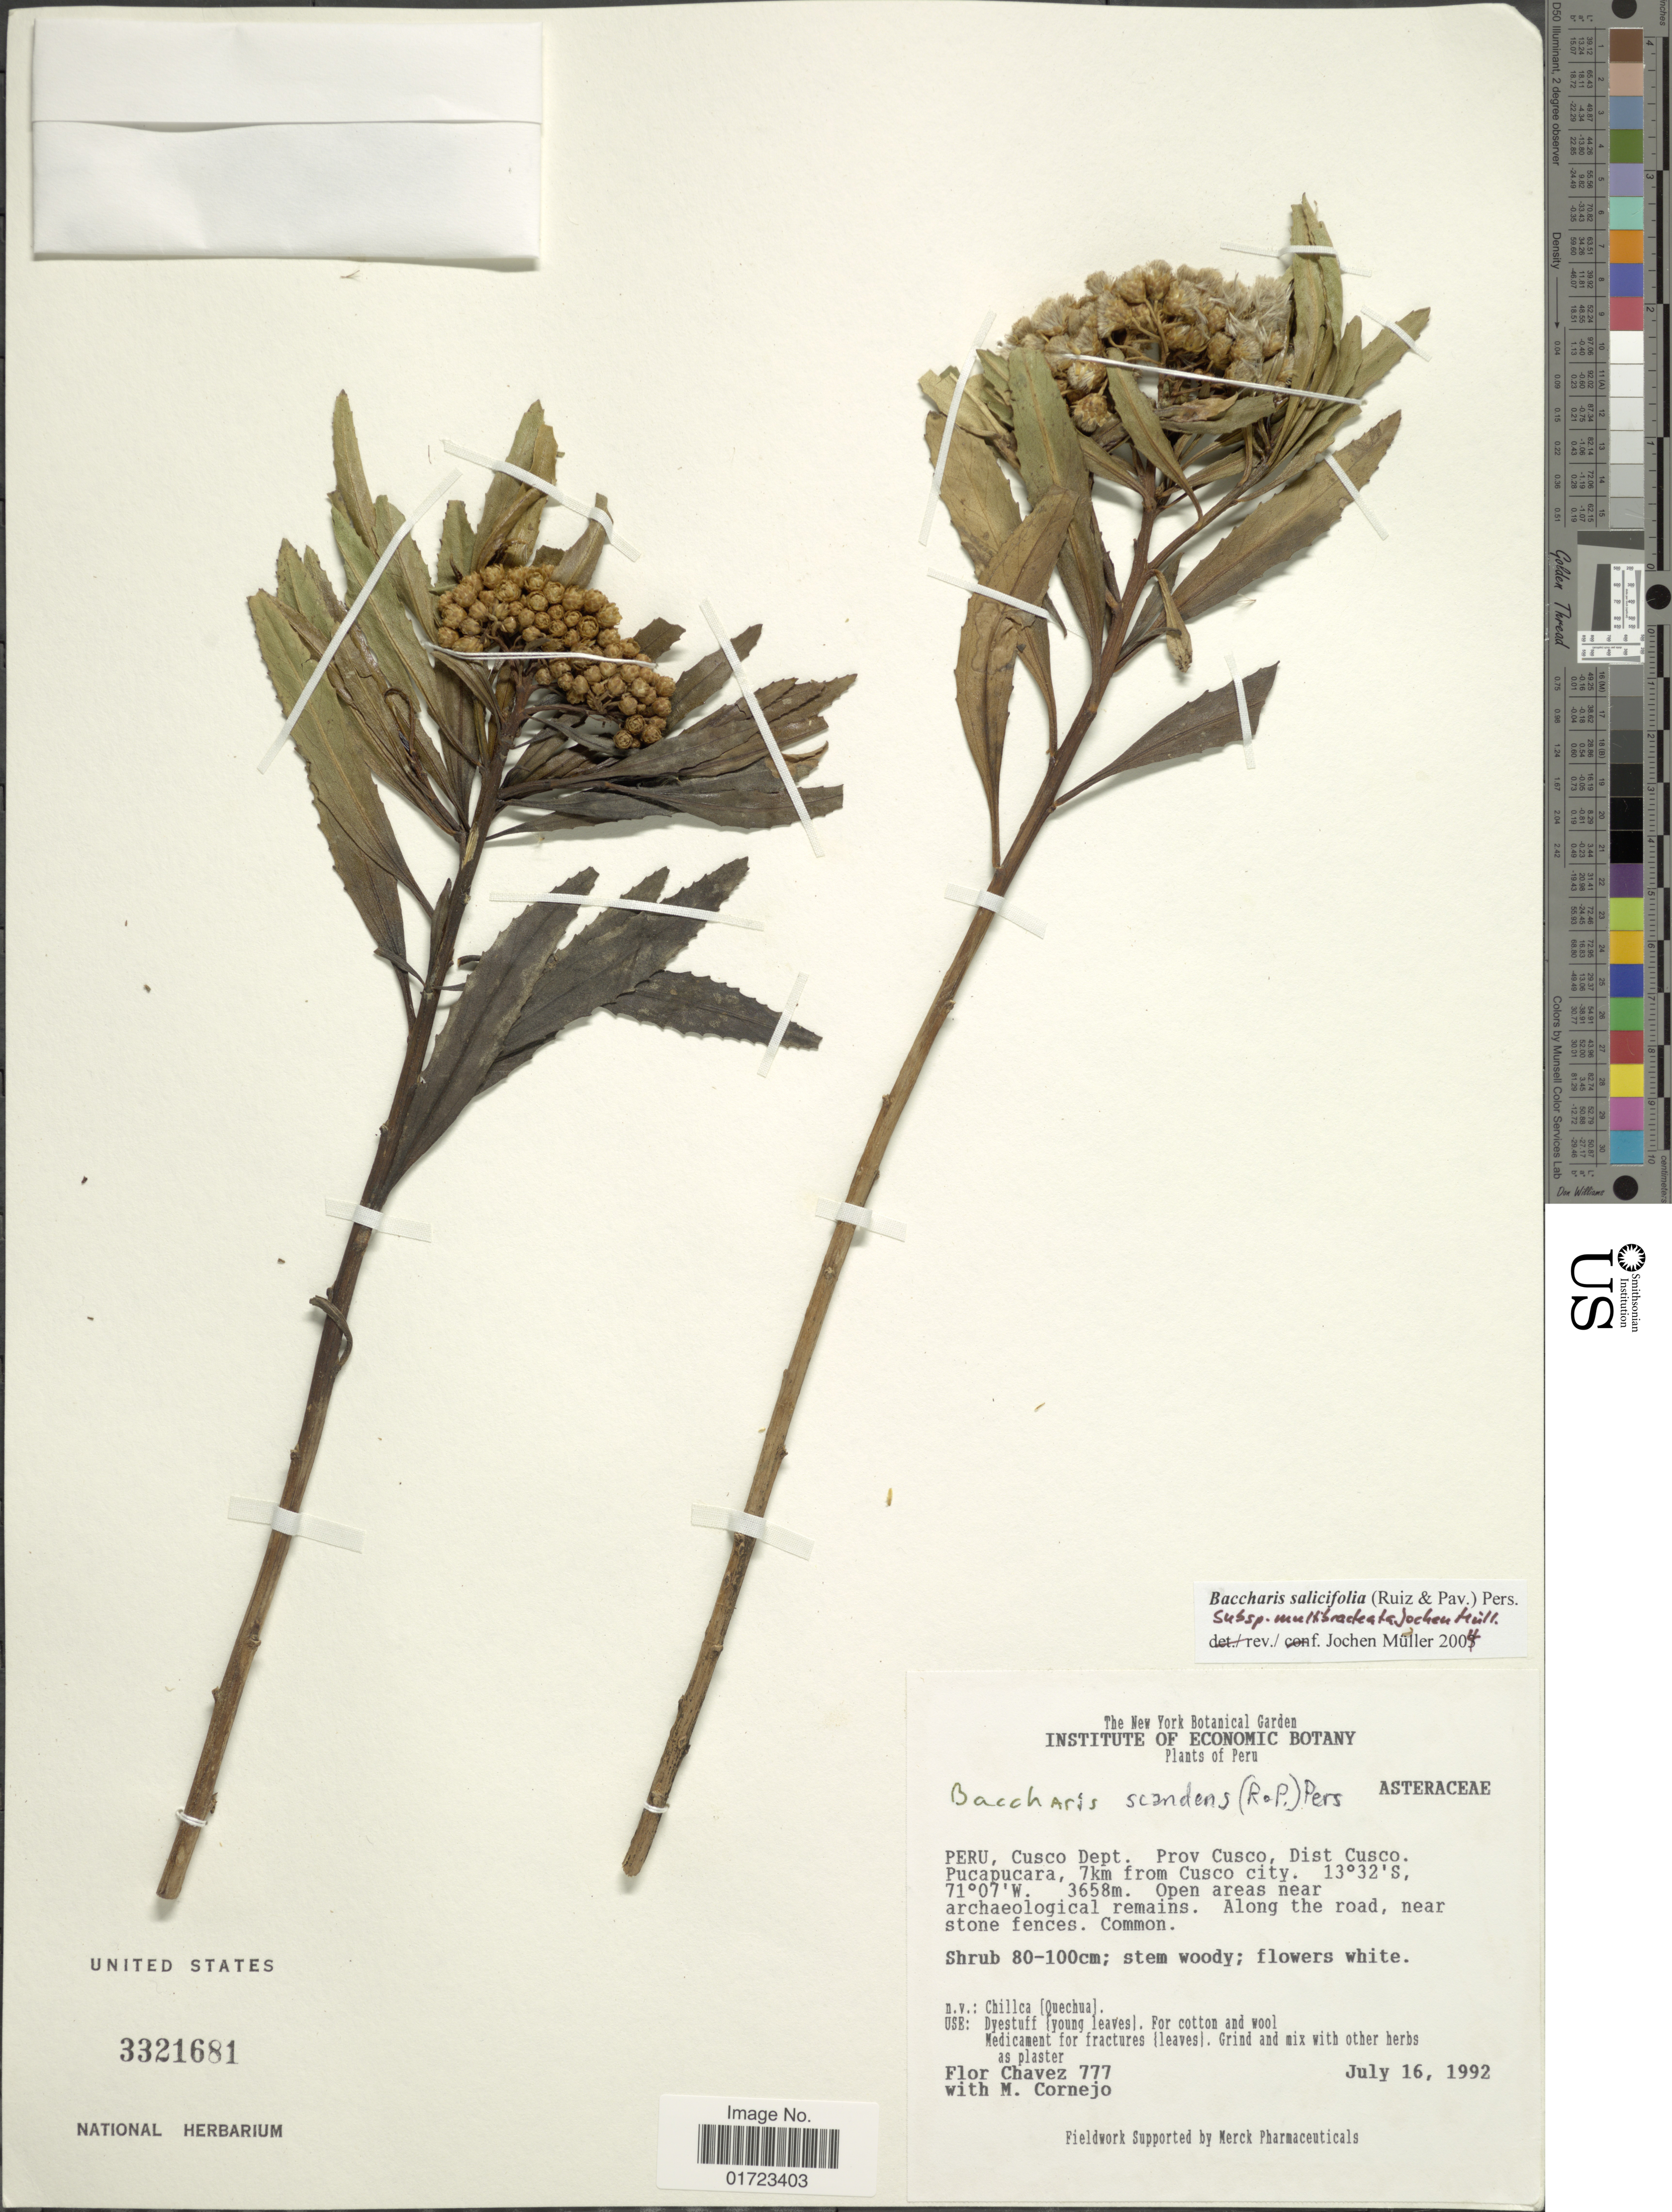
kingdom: Plantae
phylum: Tracheophyta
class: Magnoliopsida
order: Asterales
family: Asteraceae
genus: Baccharis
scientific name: Baccharis salicifolia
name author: (Ruiz & Pav.) Pers.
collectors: F. Chávez & M. Cornejo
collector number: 777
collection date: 1992-07-16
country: Peru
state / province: Cusco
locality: Peru, Cusco Dept. Prov. Cusco, Dist Cusco. Pucapucara, 7 km from Cusco city.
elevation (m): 3658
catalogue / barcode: US 3321681